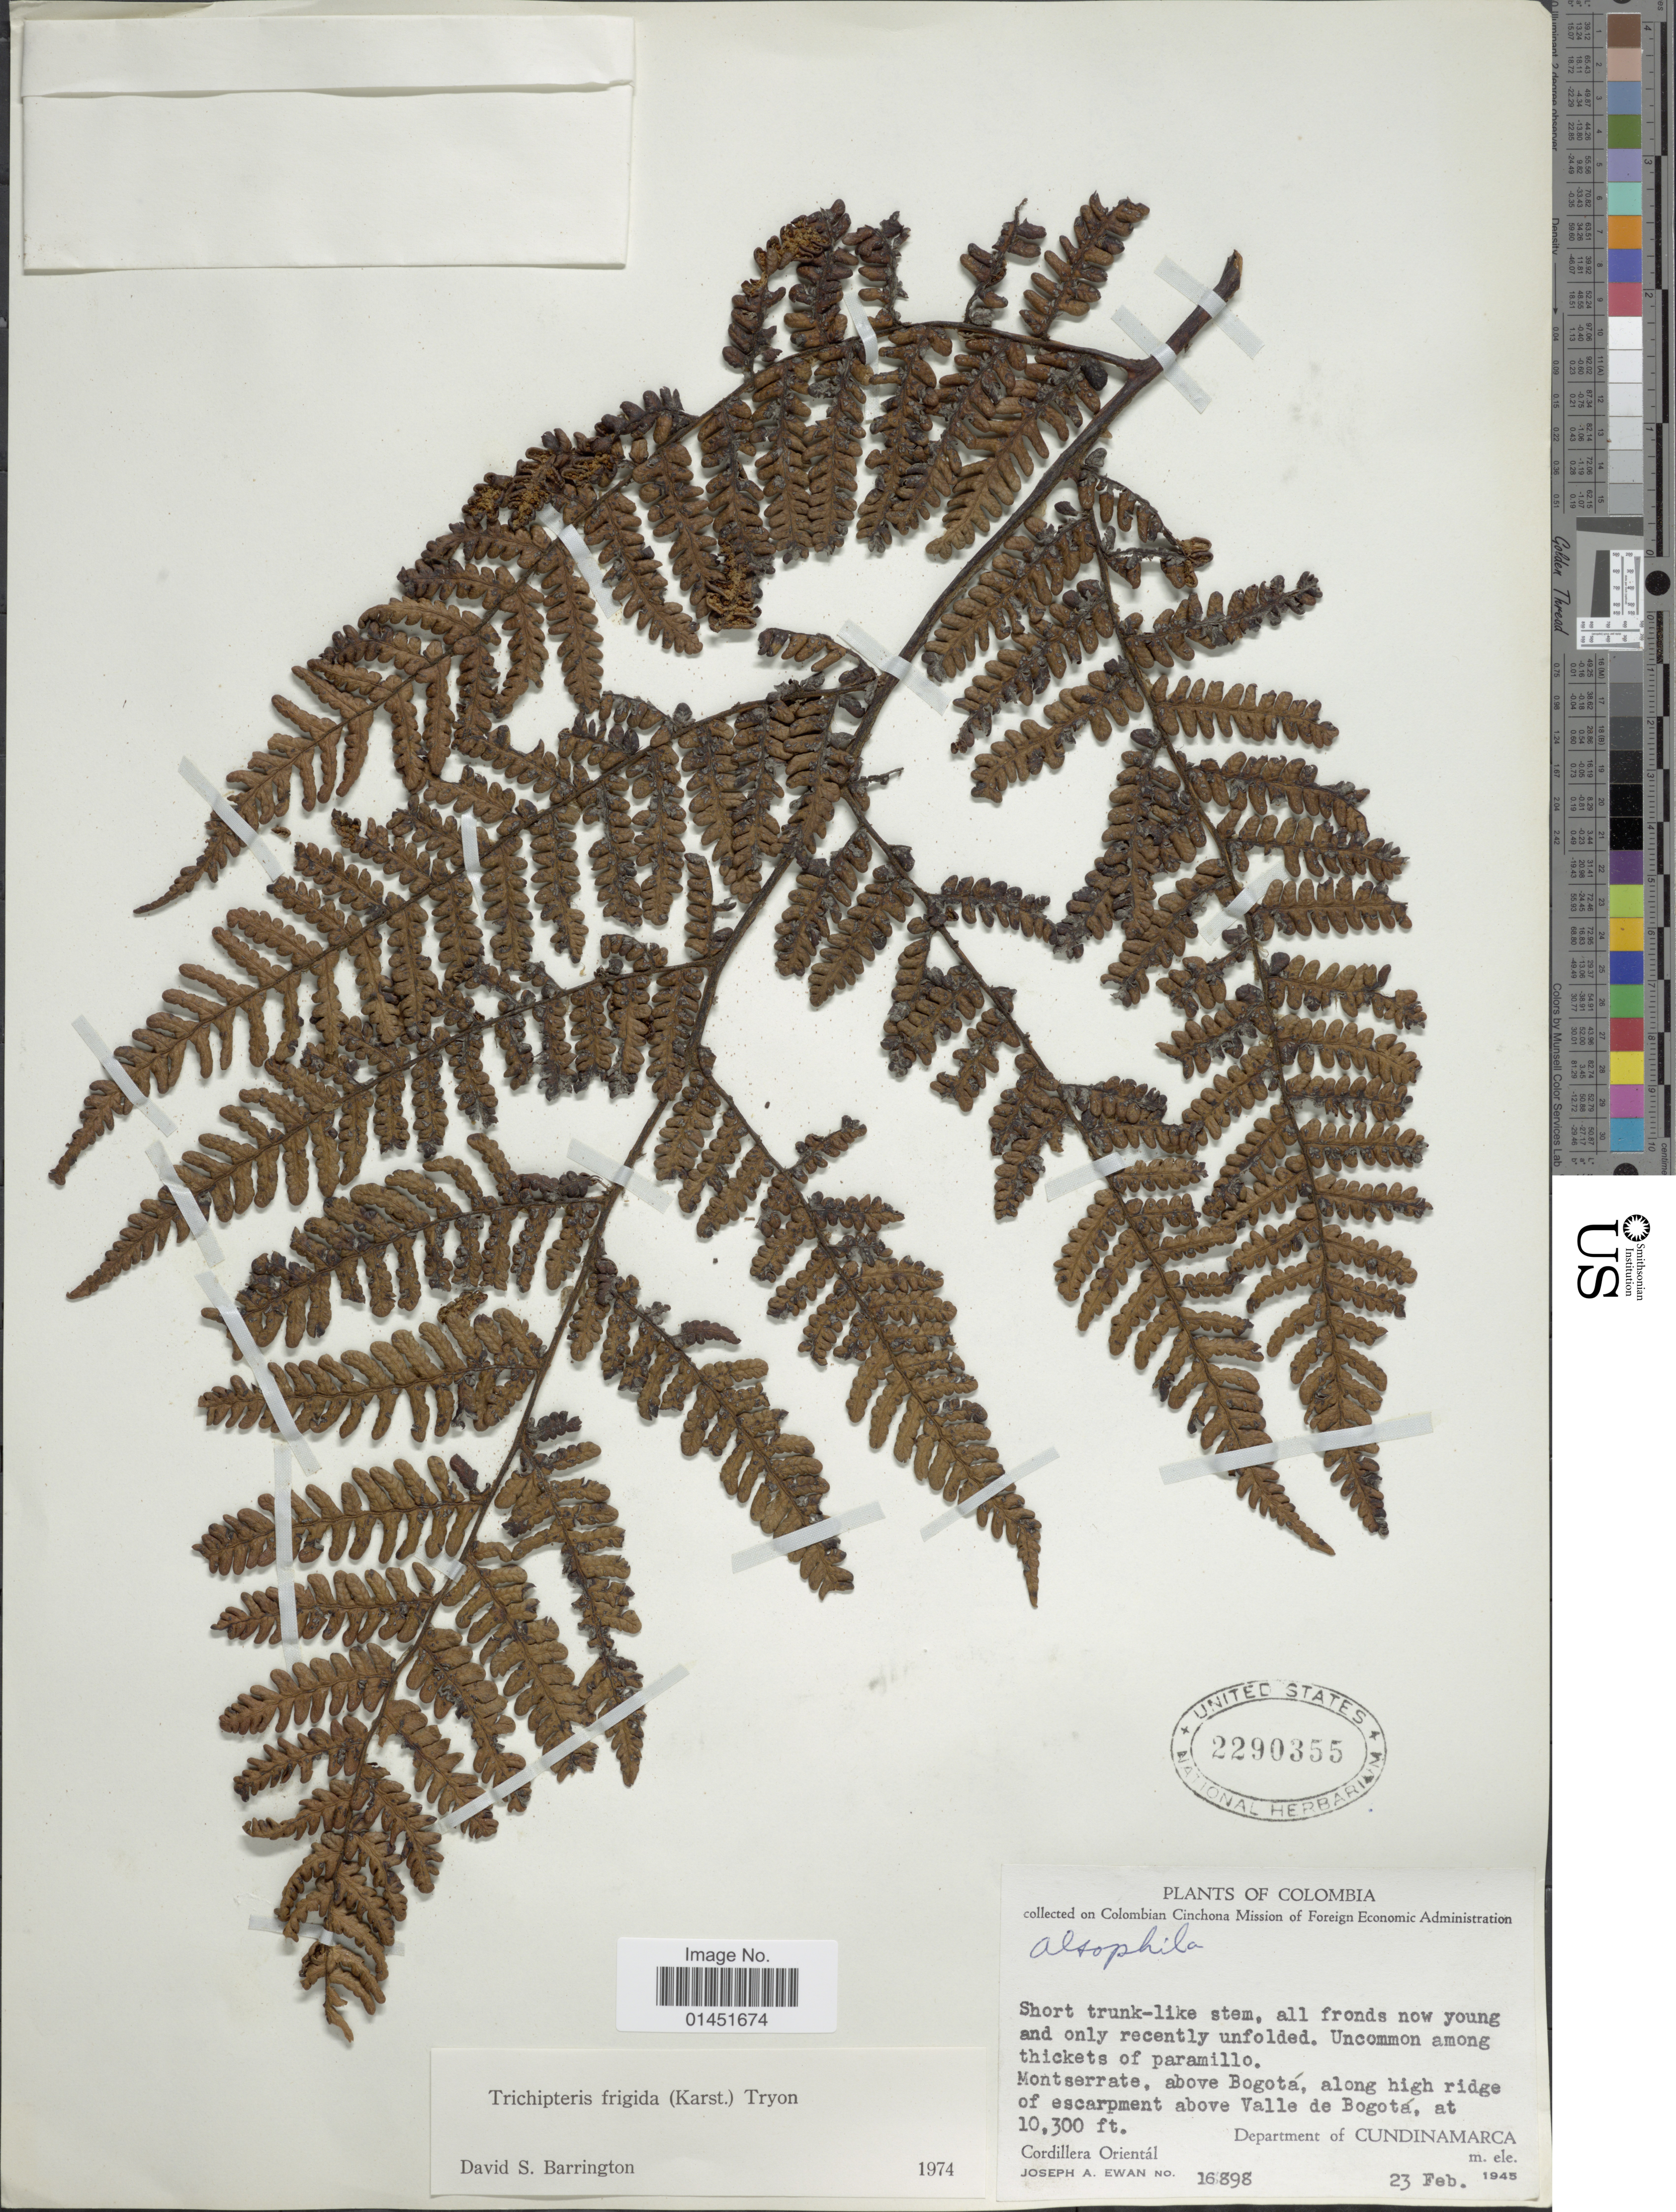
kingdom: Plantae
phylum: Tracheophyta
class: Polypodiopsida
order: Cyatheales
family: Cyatheaceae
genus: Cyathea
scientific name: Cyathea frigida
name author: (H. Karst.) Domin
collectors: J. A. Ewan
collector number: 16898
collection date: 1945-02-23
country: Colombia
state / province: Cundinamarca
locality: Montserrate, above Bogota, along high ridge of escarpment above Valle de Bogota. Cordillera Oriental.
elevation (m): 3139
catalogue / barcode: US 2290355